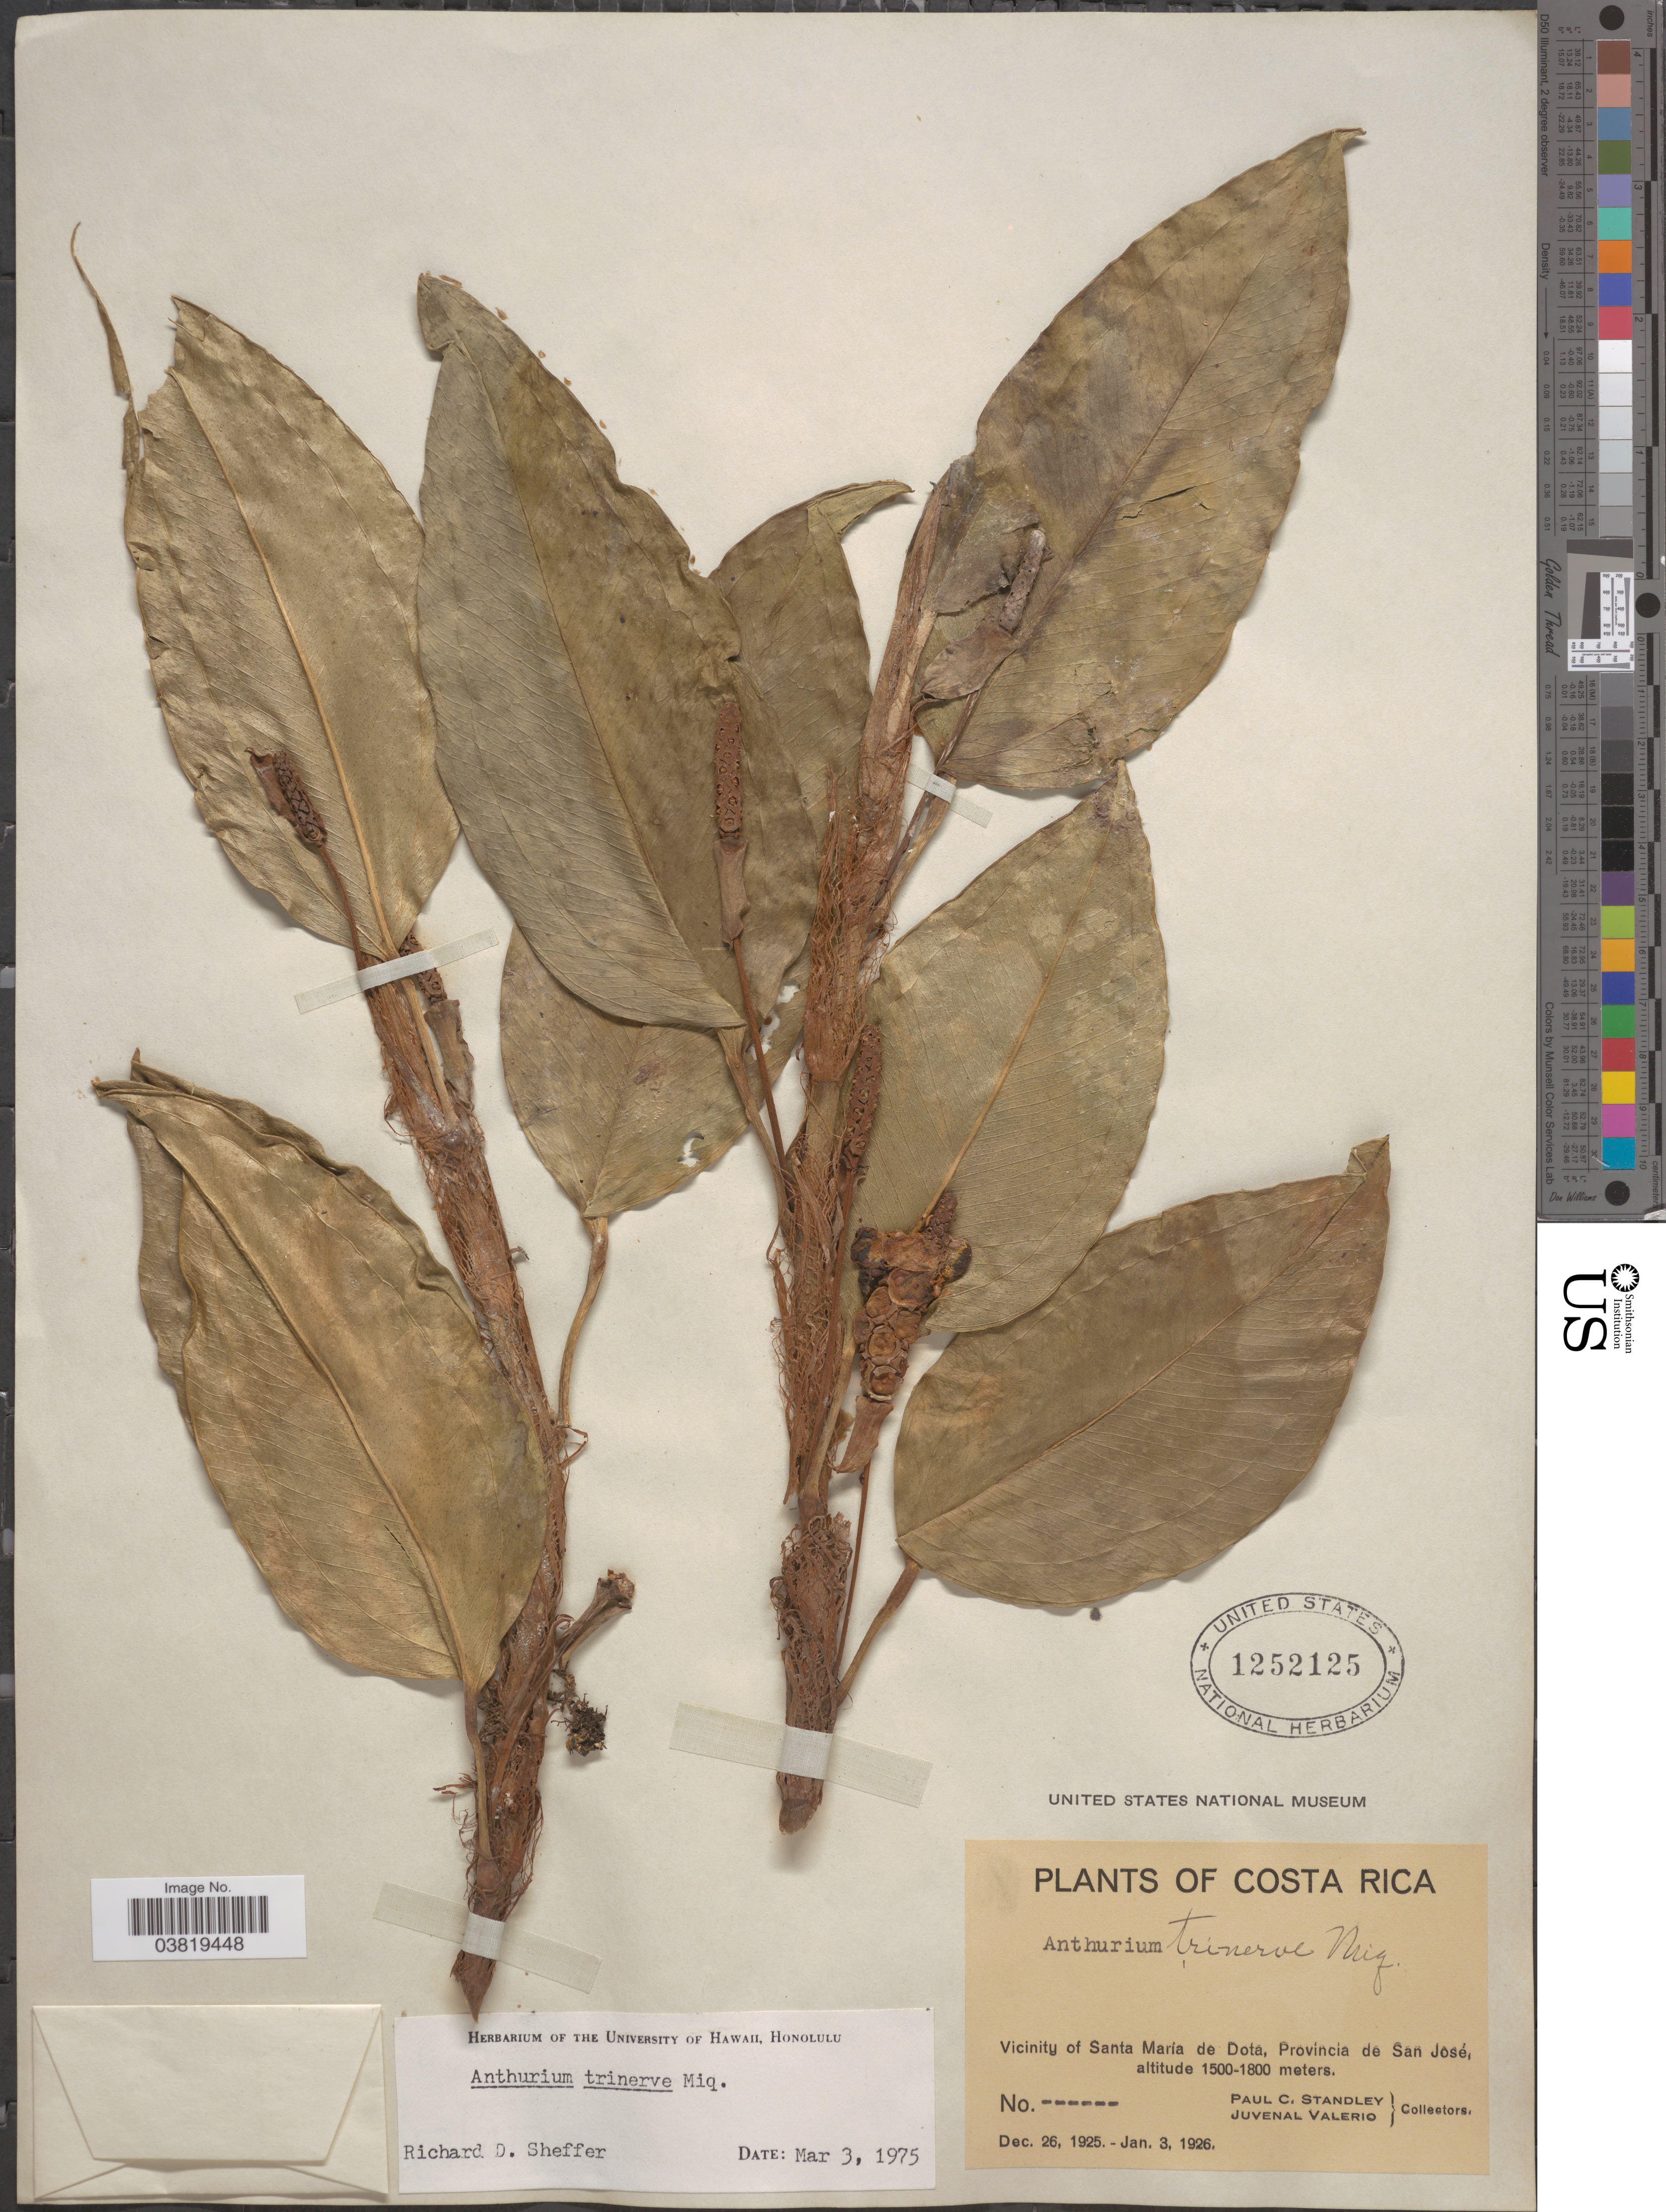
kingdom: Plantae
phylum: Tracheophyta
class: Liliopsida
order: Alismatales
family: Araceae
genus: Anthurium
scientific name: Anthurium trinerve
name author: Miq.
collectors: P. C. Standley & J. Valerio R.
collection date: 1925-12-26/1926-01-03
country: Costa Rica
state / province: San José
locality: Vicinity of Santa María de Dota.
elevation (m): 1500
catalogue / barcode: US 1252125